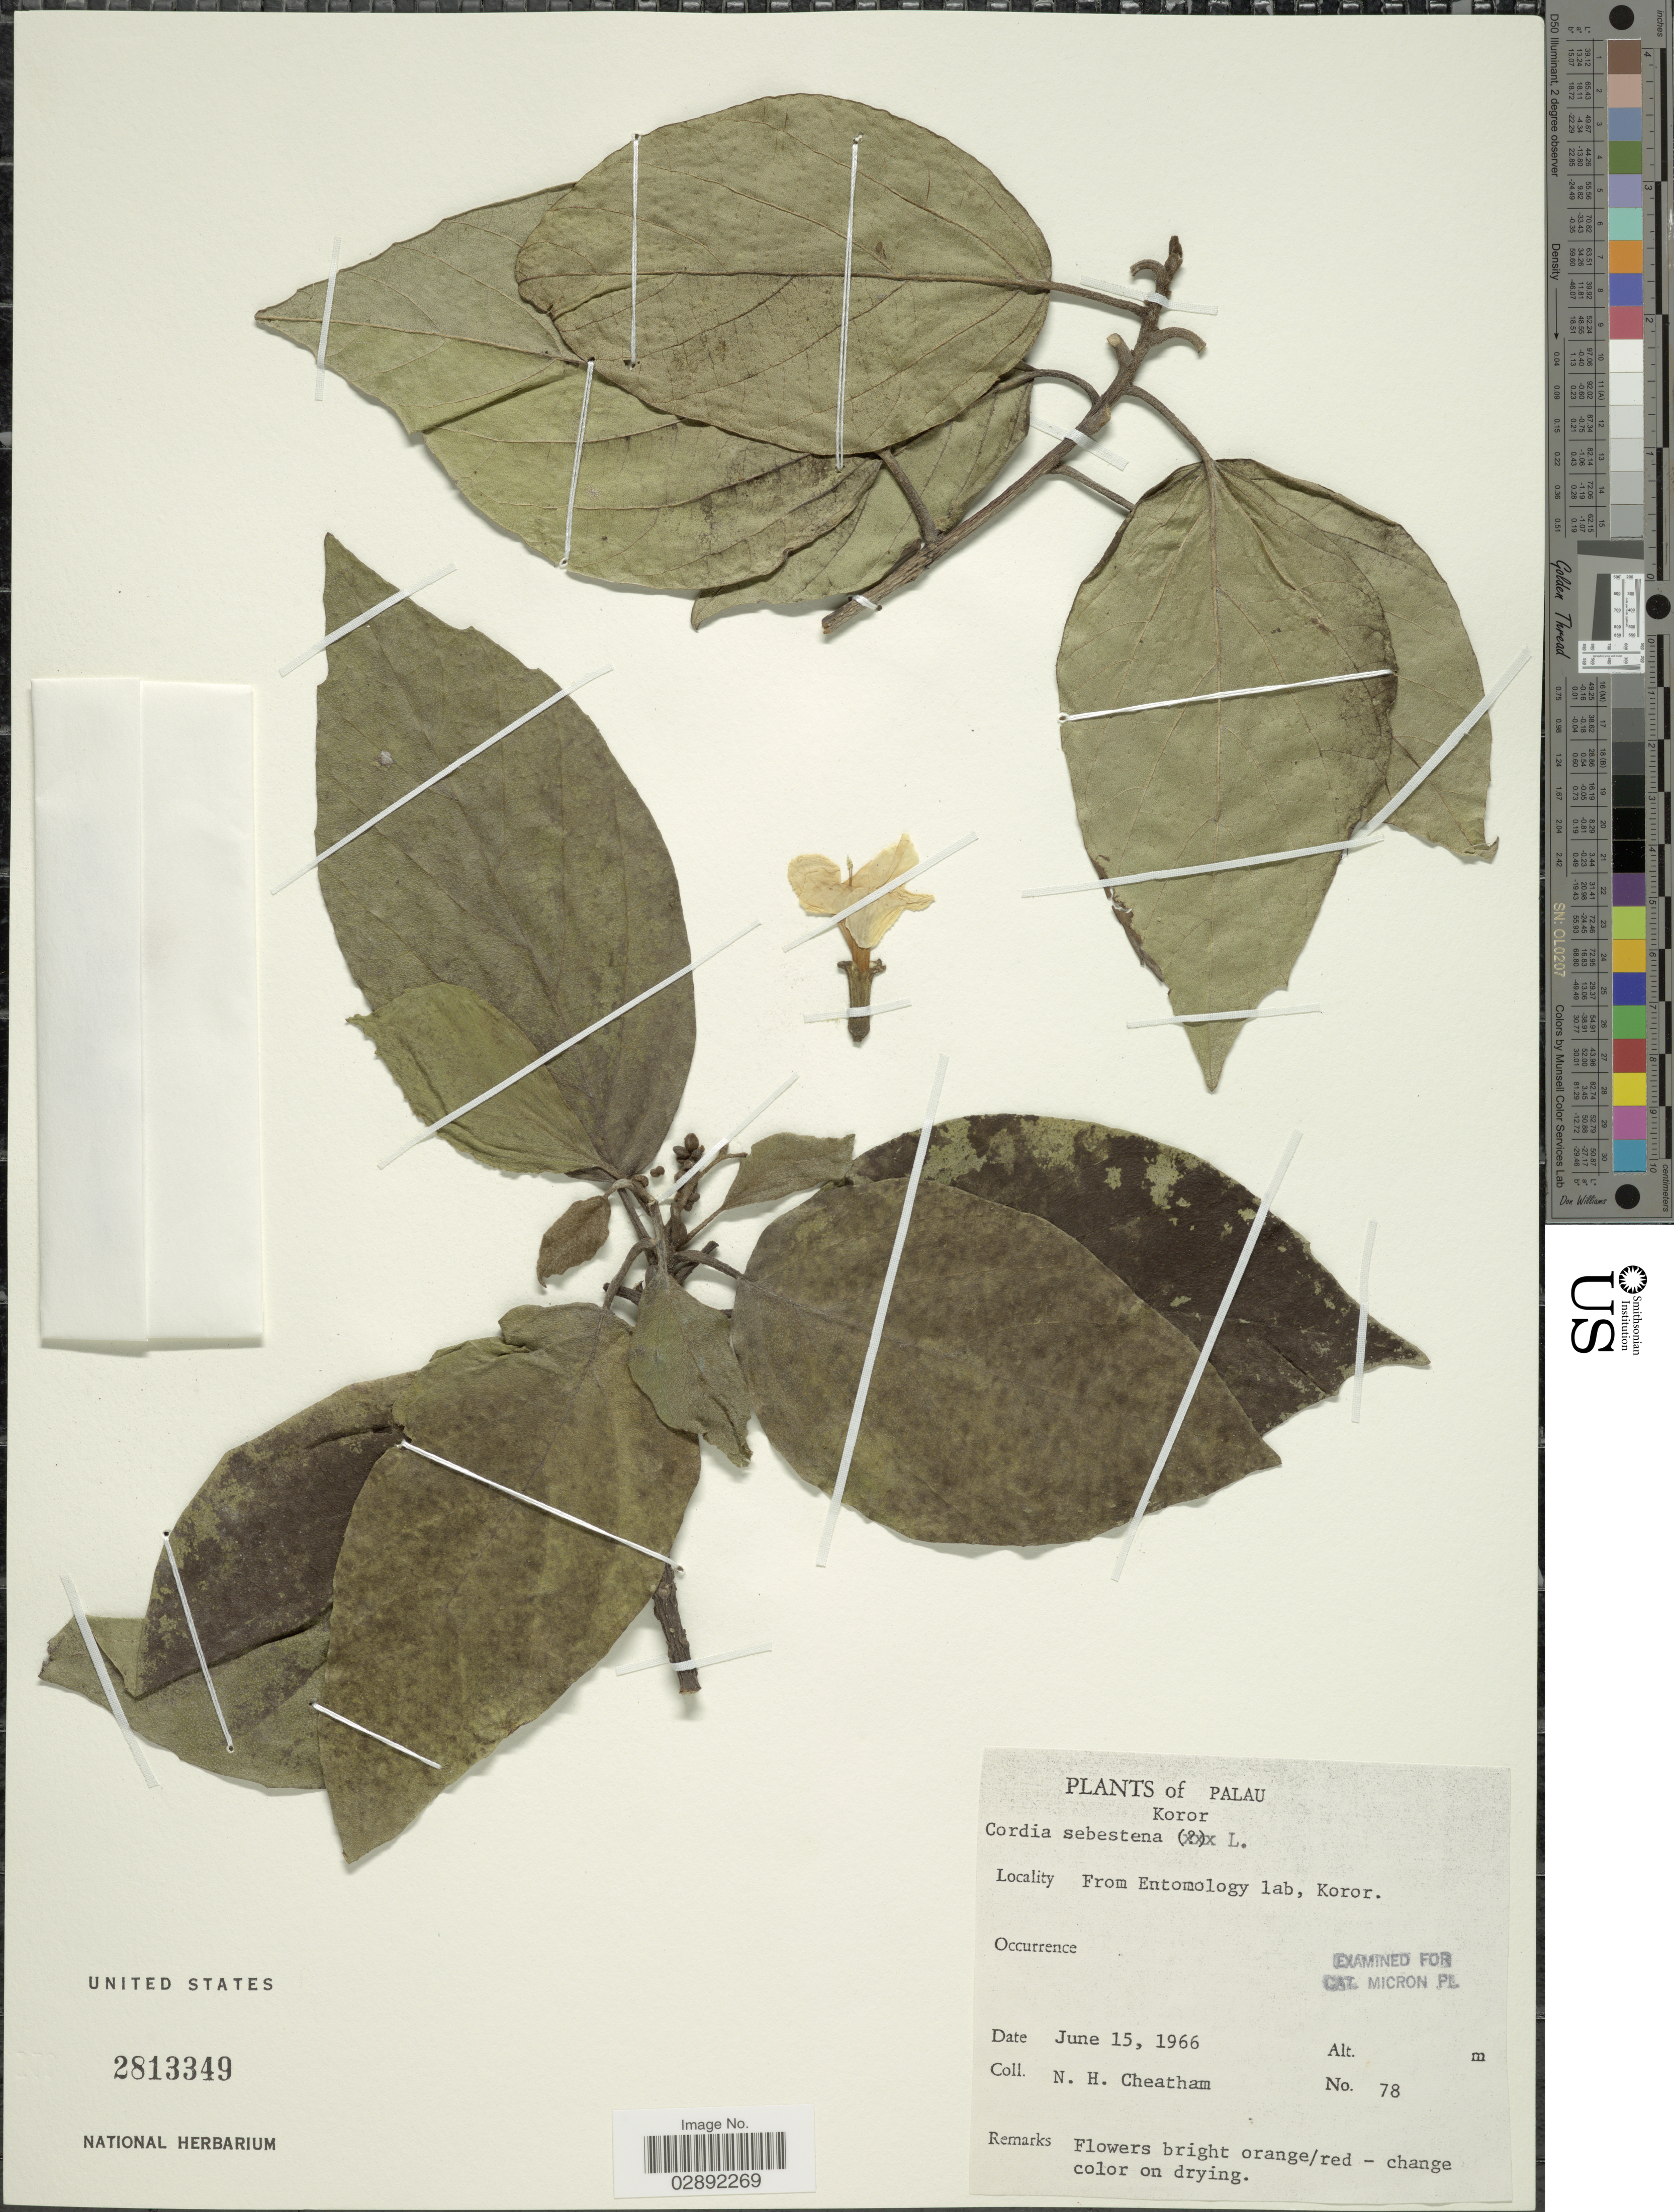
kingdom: Plantae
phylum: Tracheophyta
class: Magnoliopsida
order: Boraginales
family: Cordiaceae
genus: Cordia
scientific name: Cordia sebestena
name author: L.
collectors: N. H. Cheatham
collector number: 78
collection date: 1966-06-15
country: Palau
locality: Palau. Koror. From Entomology lab, Koror.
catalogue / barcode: US 2813349